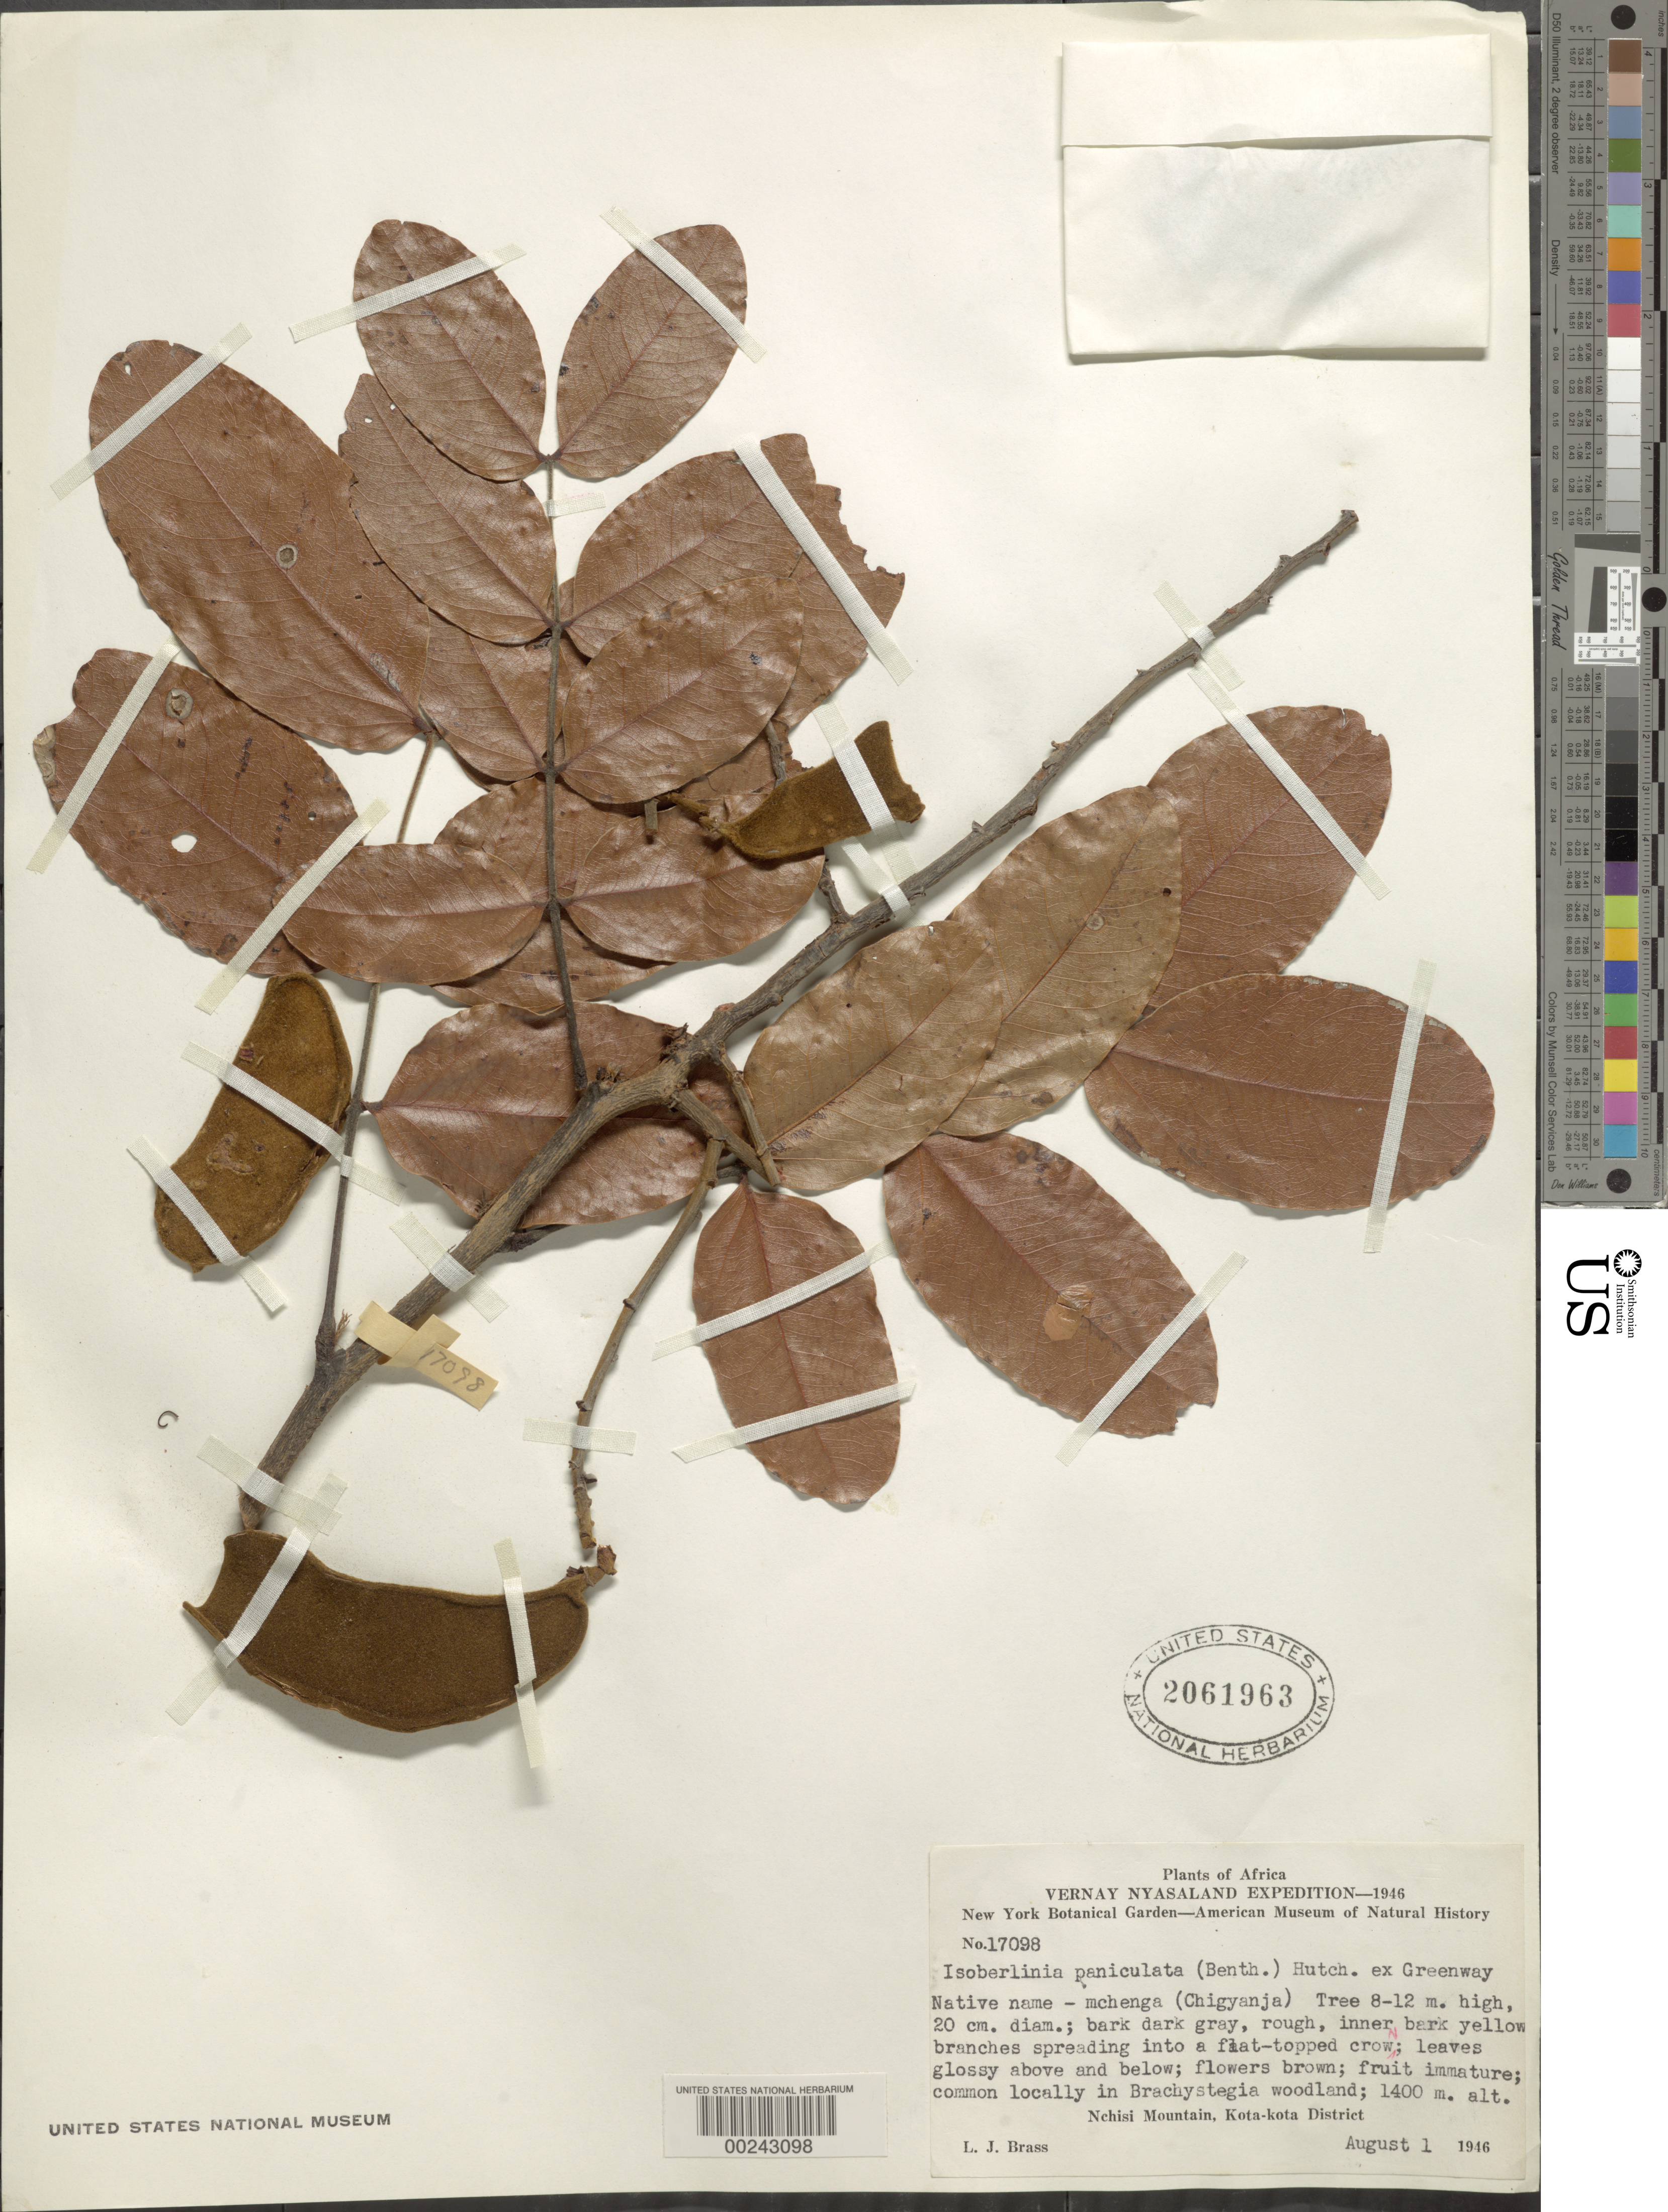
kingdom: Plantae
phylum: Tracheophyta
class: Magnoliopsida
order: Fabales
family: Fabaceae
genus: Julbernardia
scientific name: Julbernardia paniculata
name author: (Benth.) Troupin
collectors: L. J. Brass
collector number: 17098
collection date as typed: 01 Aug 1946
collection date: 1946-08-01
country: Malawi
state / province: Central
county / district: Nkhotakota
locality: Nchisi mountain, kota-kota dist.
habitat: In brachystegia woodland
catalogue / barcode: US 2061963